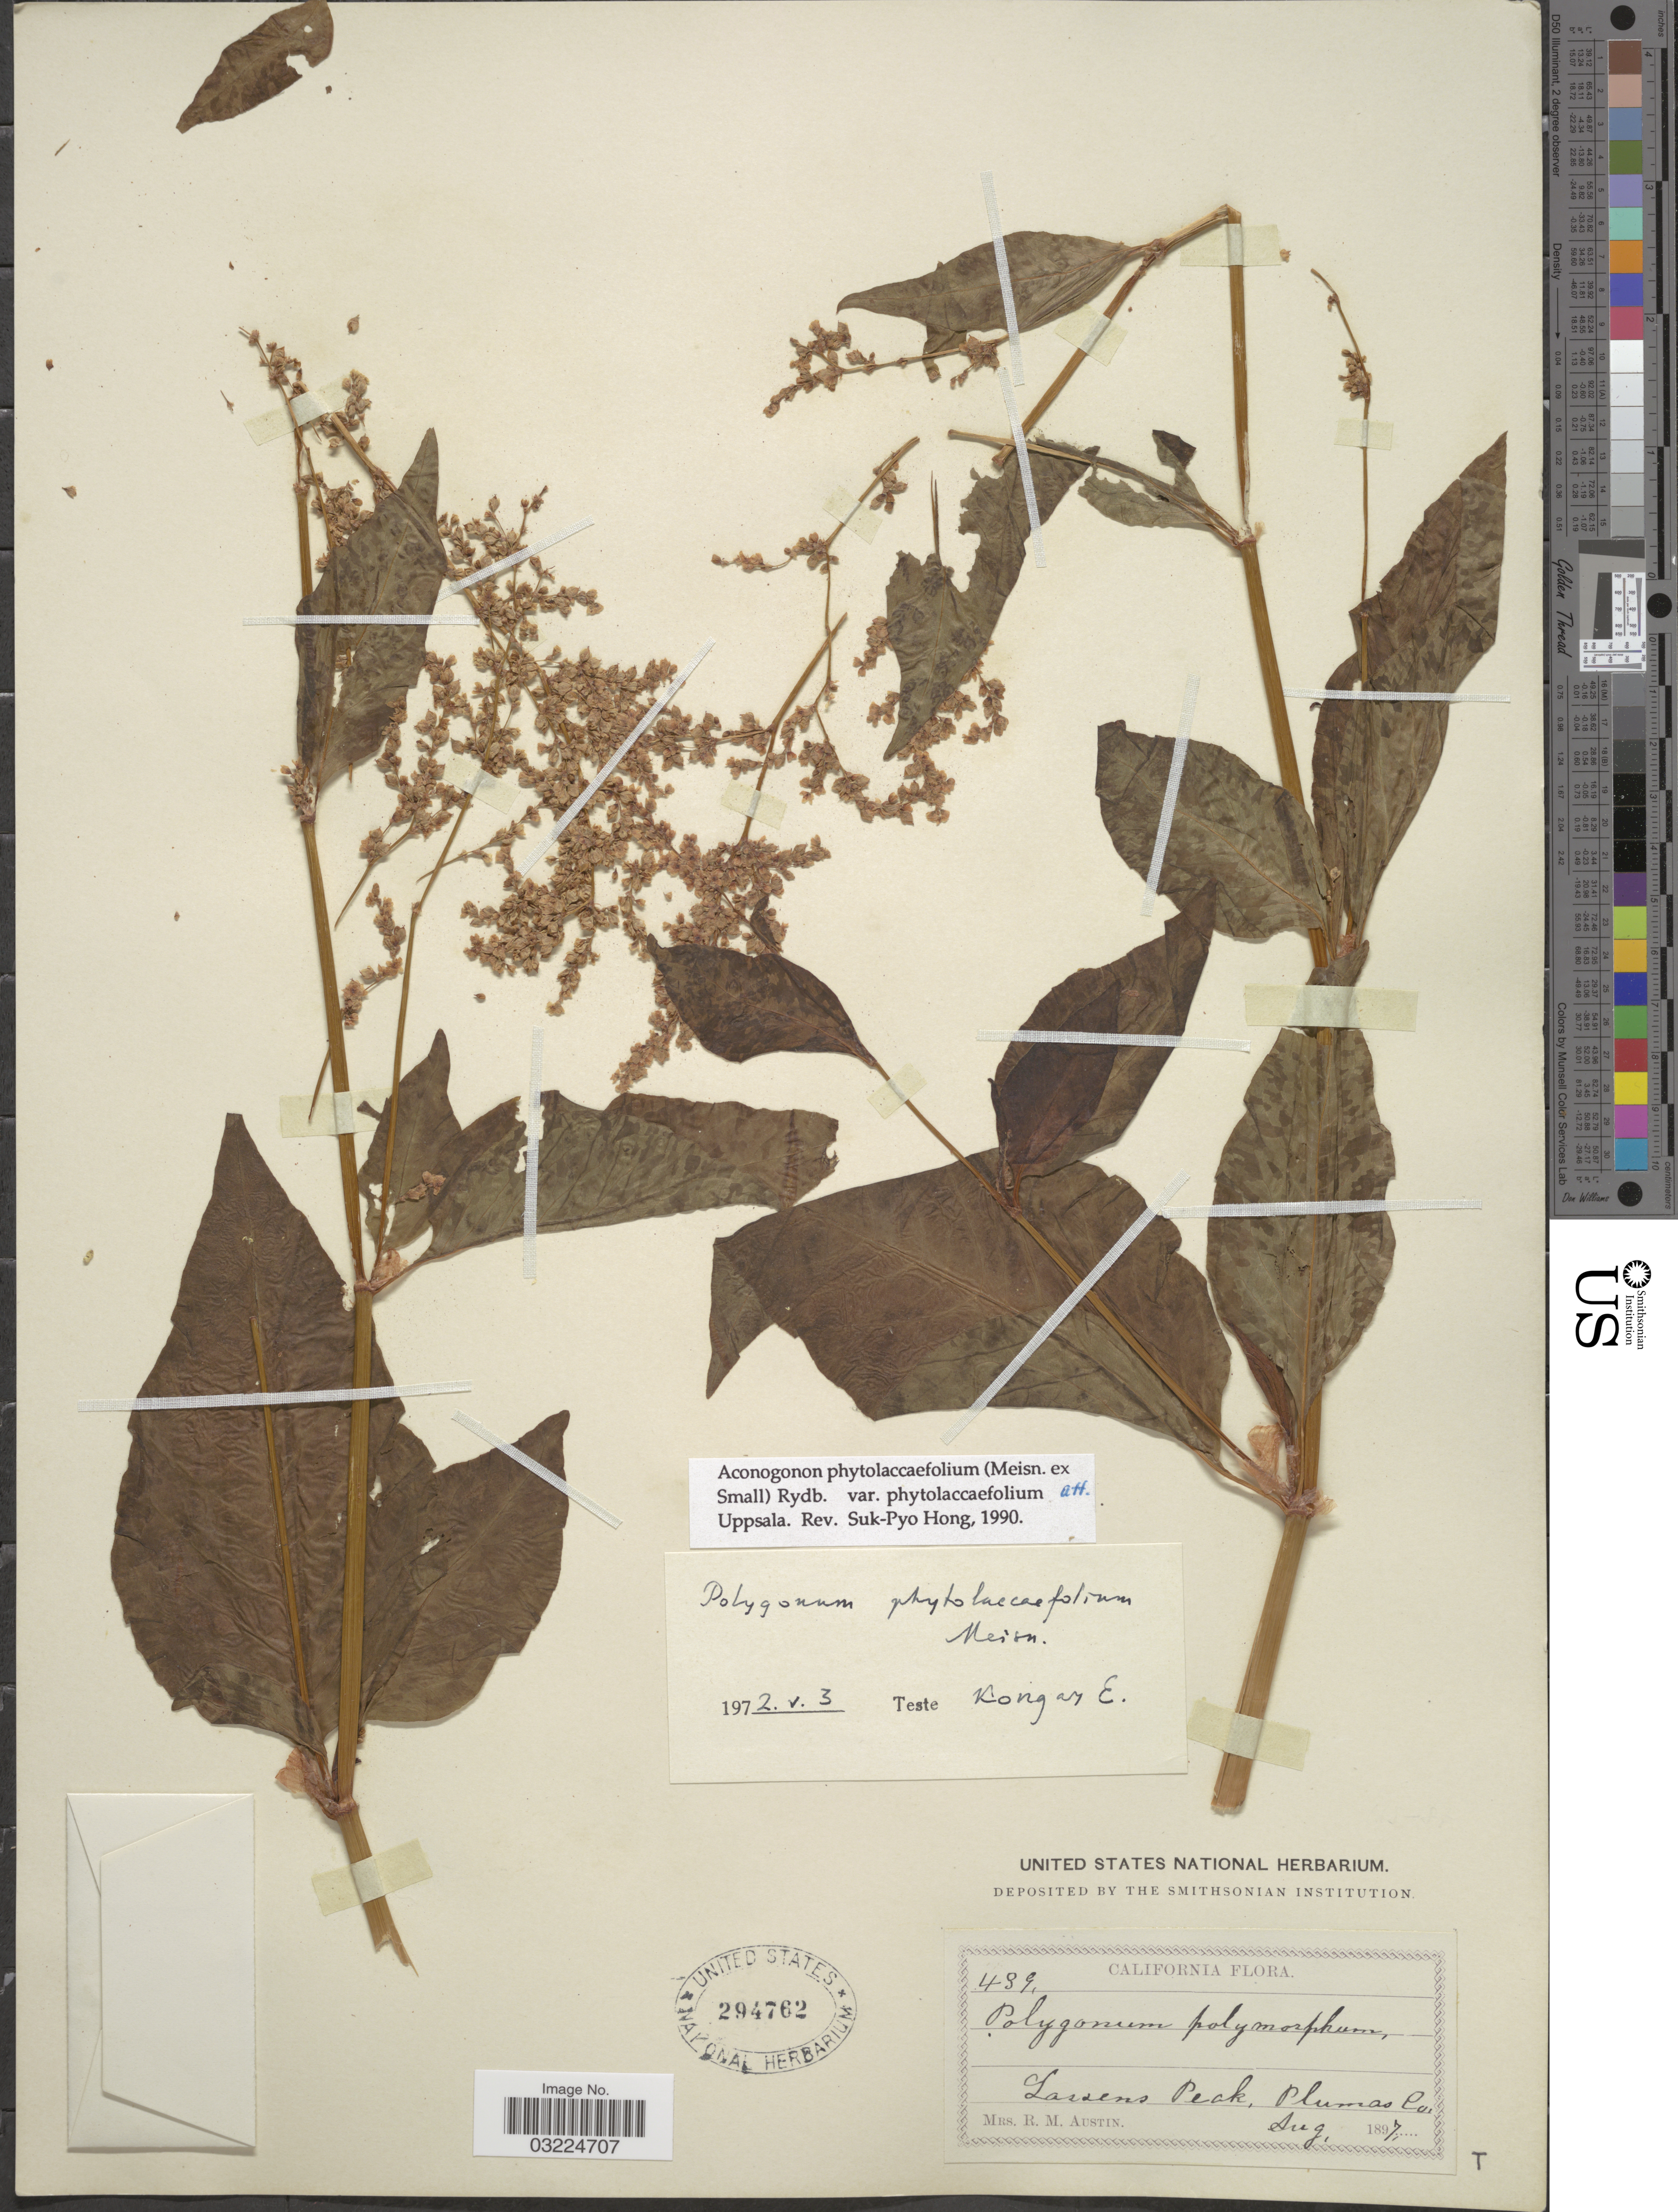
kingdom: Plantae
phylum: Tracheophyta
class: Magnoliopsida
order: Caryophyllales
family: Polygonaceae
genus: Koenigia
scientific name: Koenigia phytolaccifolia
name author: (Meisn. ex Small) T.M. Schust. & Reveal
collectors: R. Austin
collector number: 439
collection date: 1897-08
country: United States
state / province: California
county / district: Plumas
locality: Lassens Peak, Plumas Co.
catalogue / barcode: US 294762